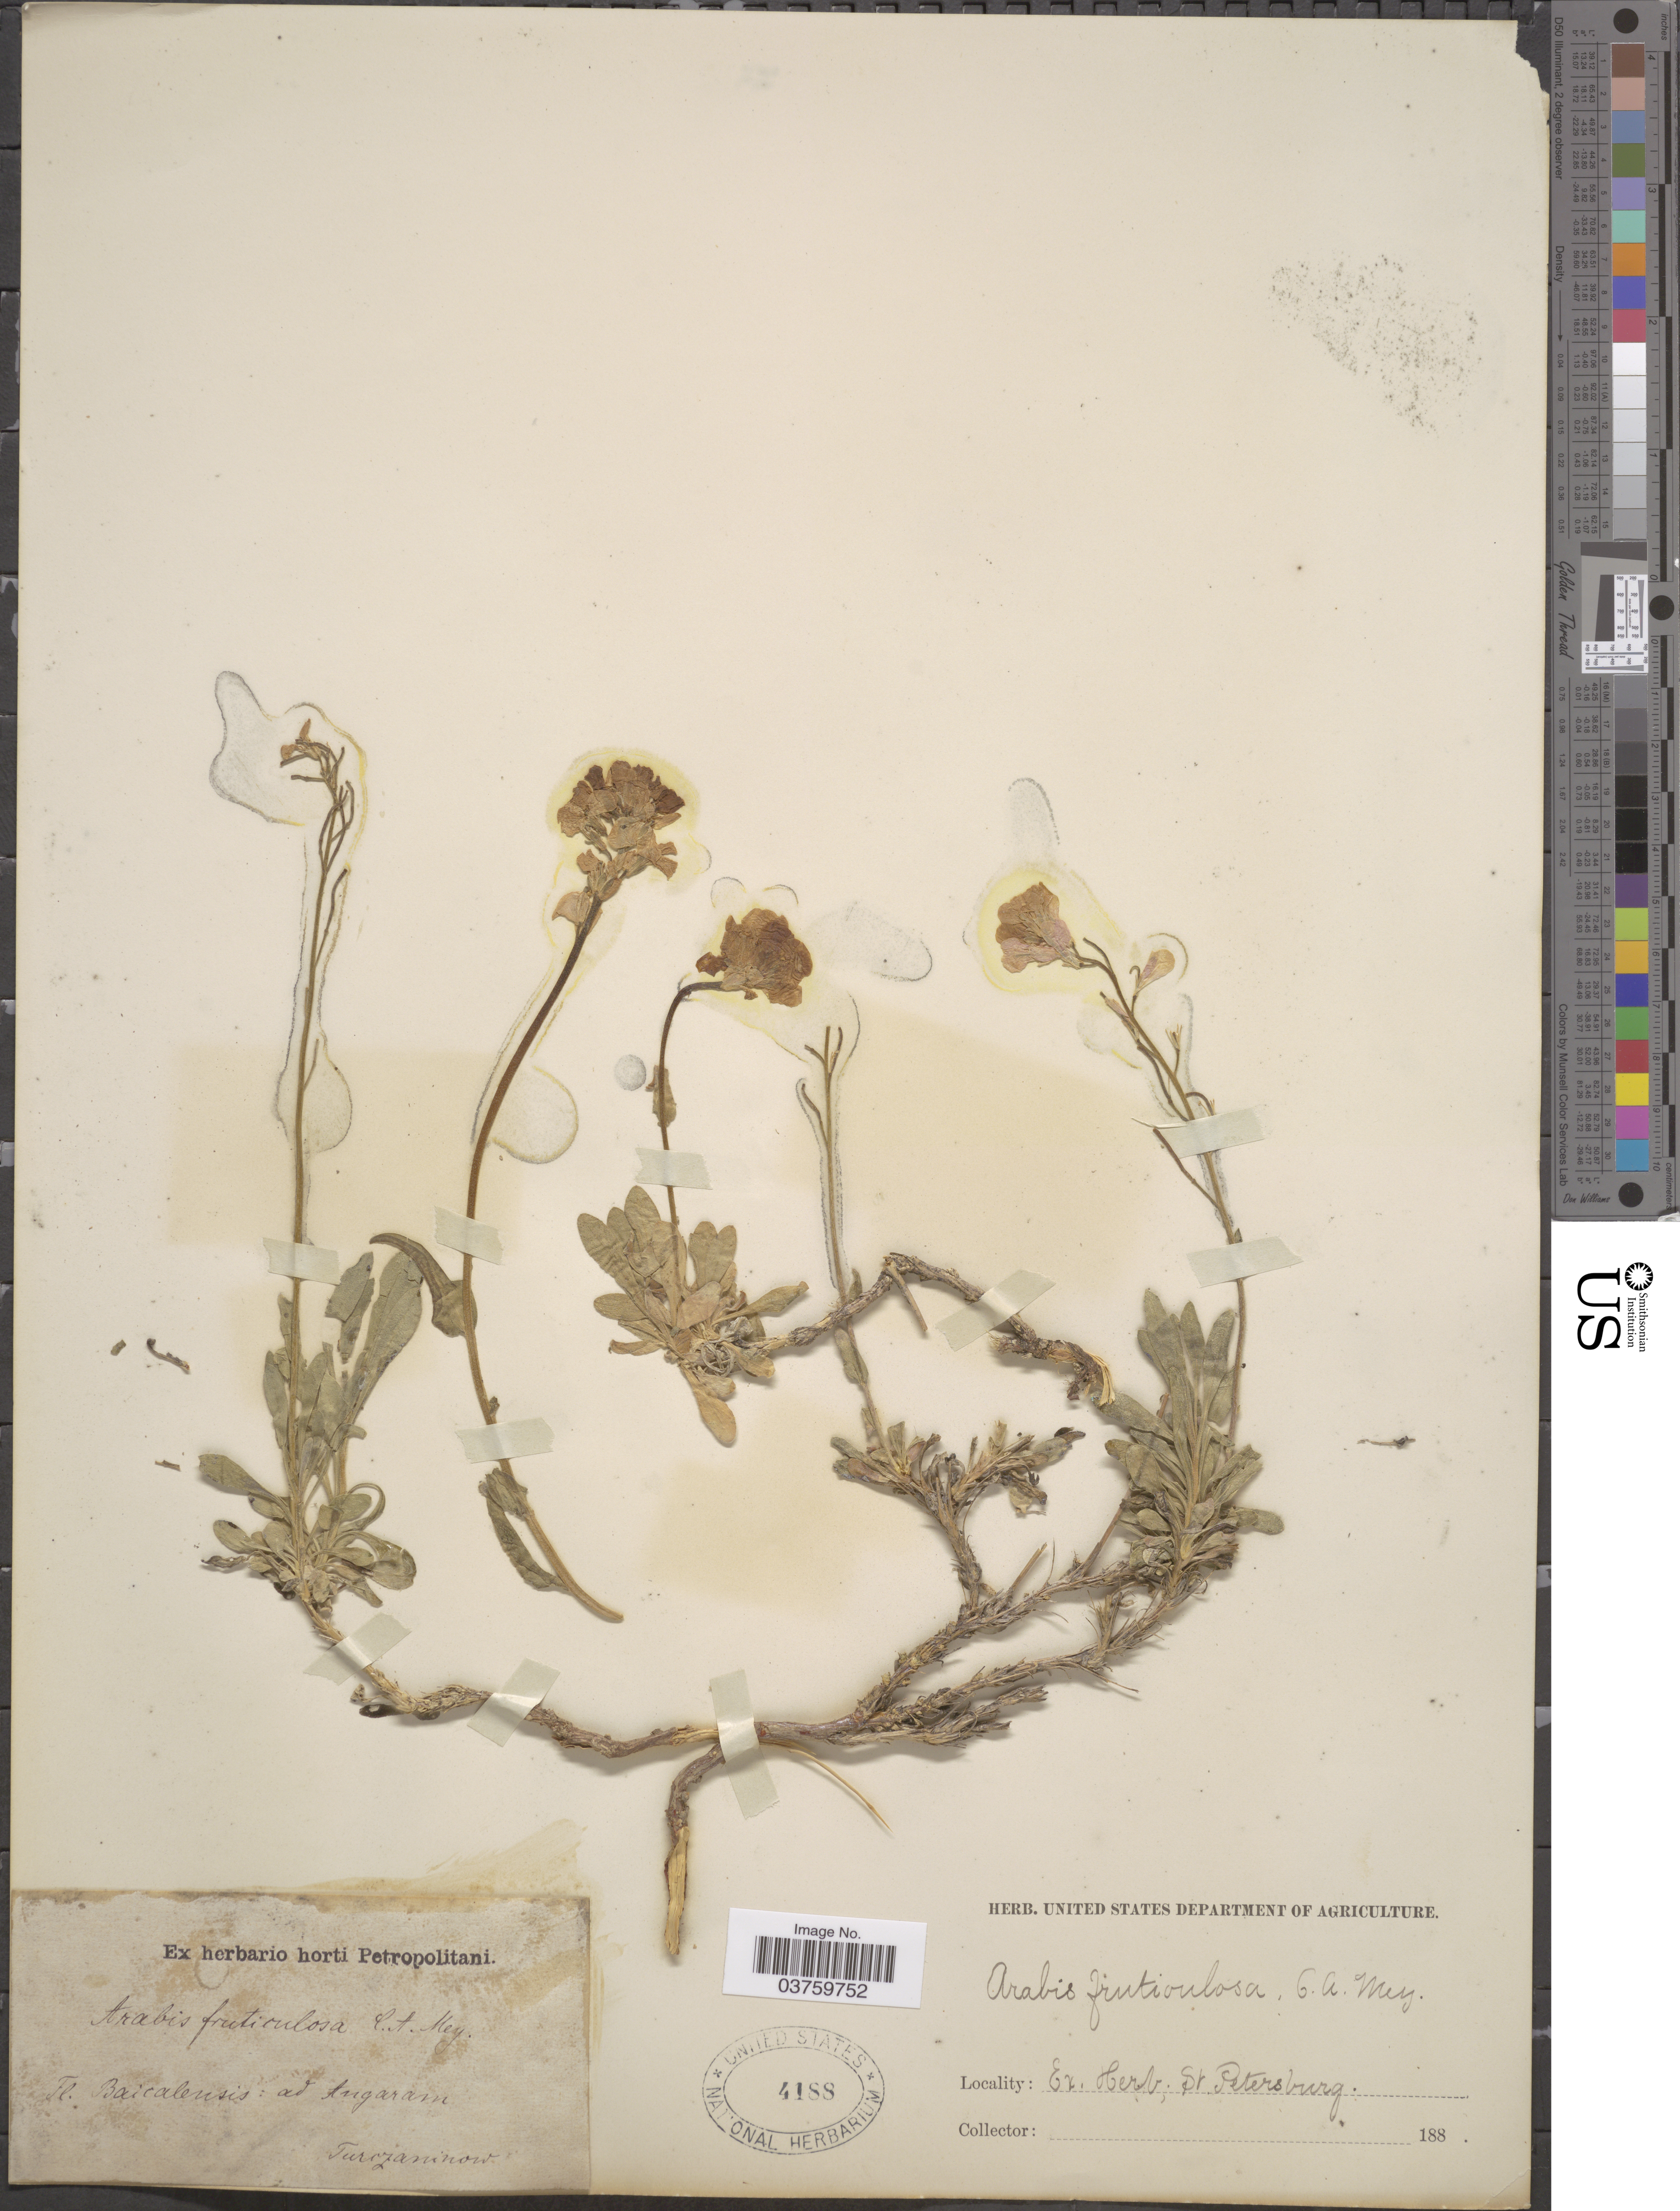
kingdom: Plantae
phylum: Tracheophyta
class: Magnoliopsida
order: Brassicales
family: Brassicaceae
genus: Arabis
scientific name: Arabis fruticulosa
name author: C.A. Mey.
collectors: Turczaninow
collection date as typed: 188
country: Russian Federation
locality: Baicalensis: ad Angaram.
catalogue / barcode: US 4188